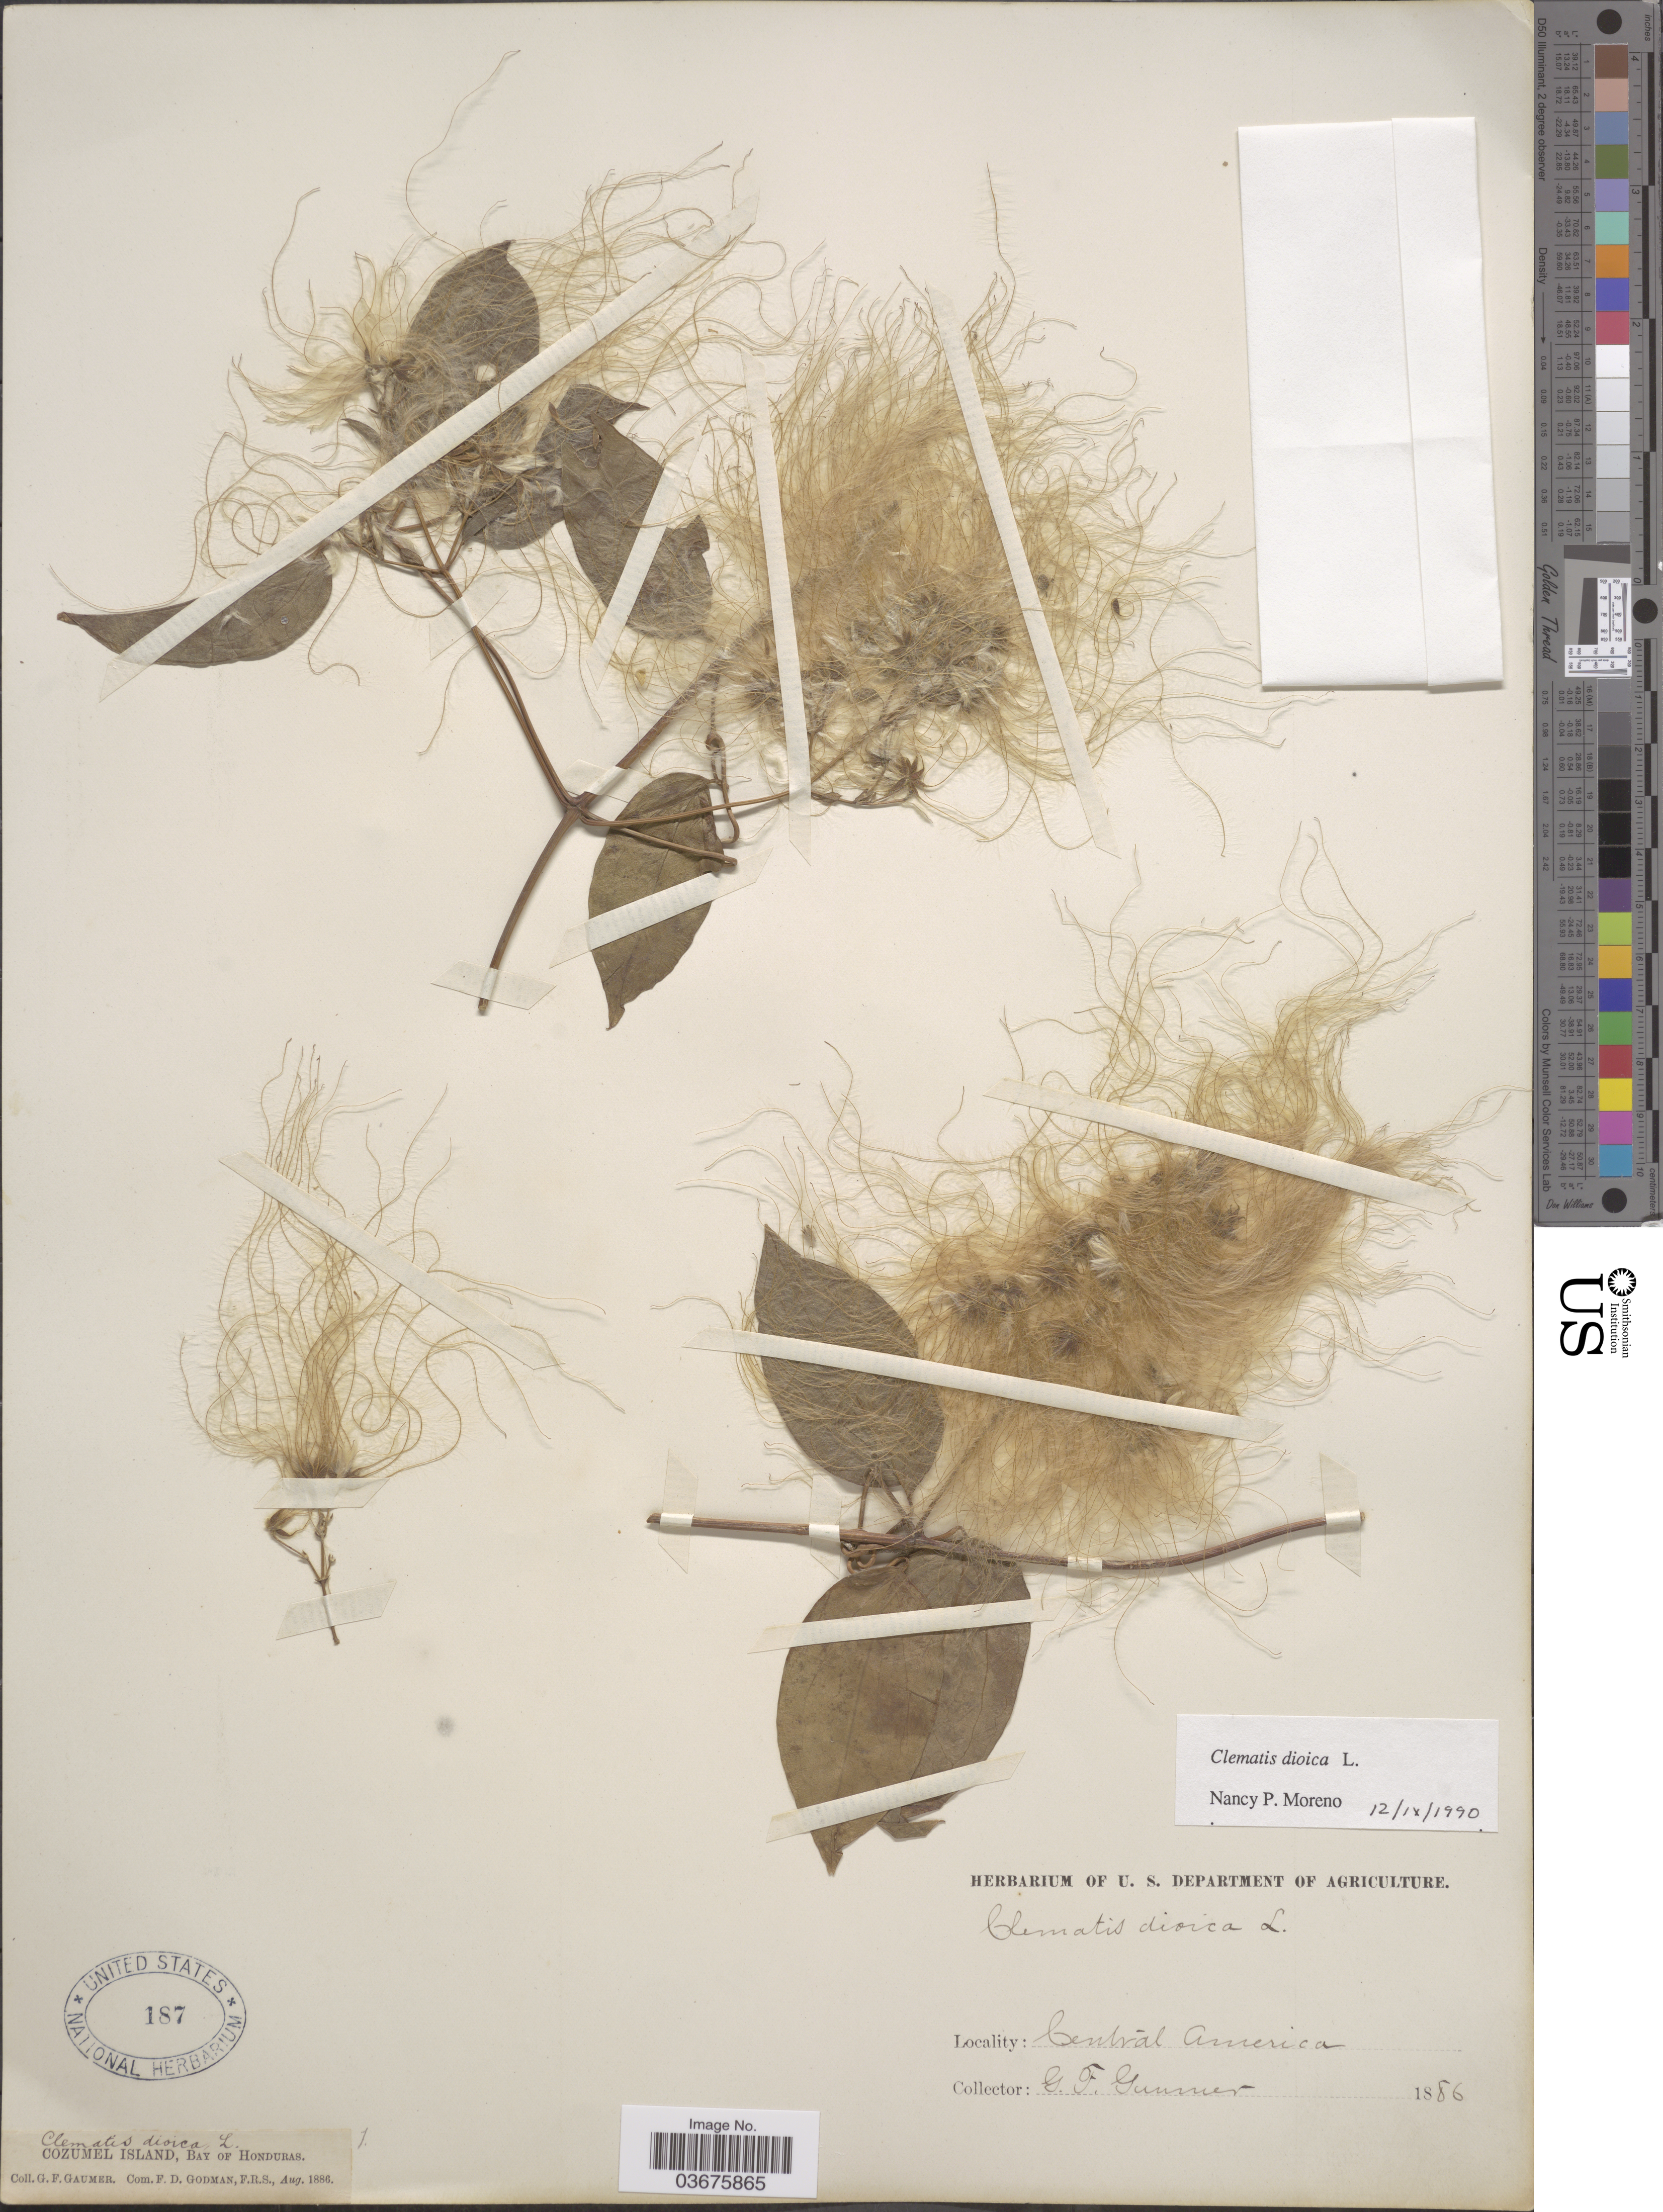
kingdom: Plantae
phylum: Tracheophyta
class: Magnoliopsida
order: Ranunculales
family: Ranunculaceae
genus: Clematis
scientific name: Clematis dioica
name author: L.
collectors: G. F. Gaumer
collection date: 1886-08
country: Honduras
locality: Cozumel Island, Bay of Honduras.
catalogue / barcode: US 187